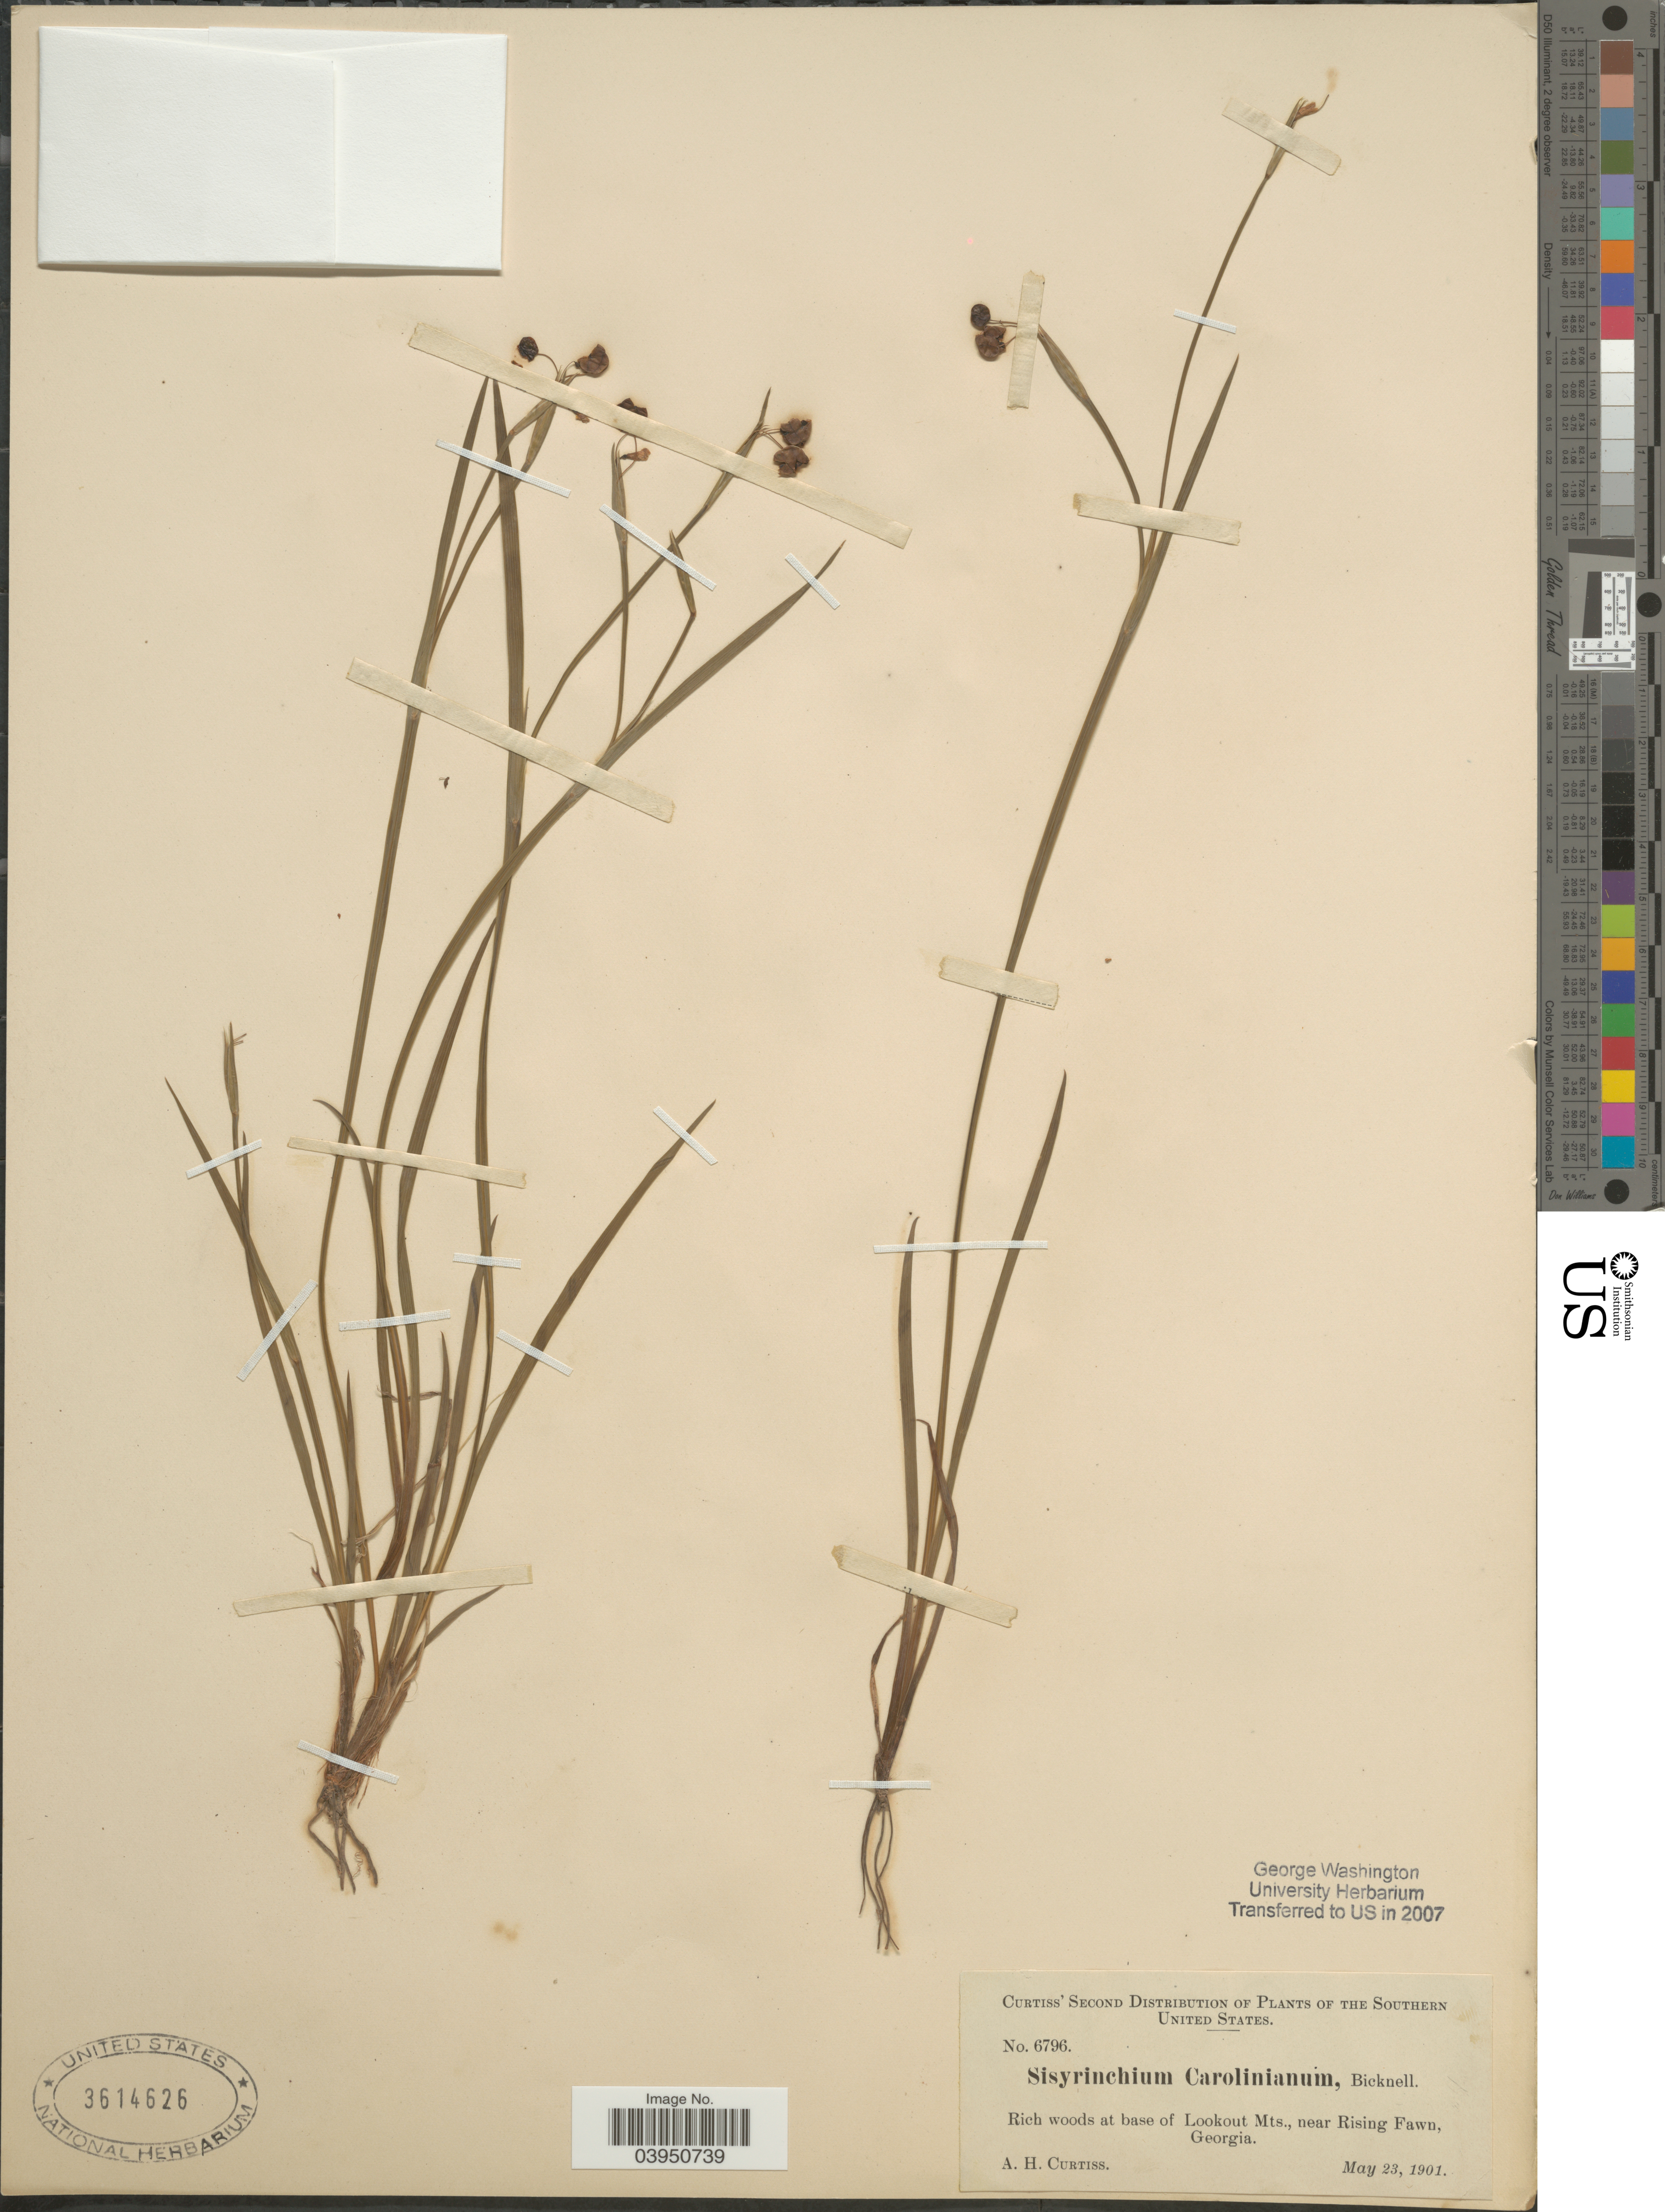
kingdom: Plantae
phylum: Tracheophyta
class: Liliopsida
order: Asparagales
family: Iridaceae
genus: Sisyrinchium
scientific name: Sisyrinchium carolinianum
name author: E.P. Bicknell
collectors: A. H. Curtiss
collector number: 6796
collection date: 1901-05-23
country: United States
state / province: Georgia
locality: The Southern United States. Base of Lookout Mts., near Rising Fawn.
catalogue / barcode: US 3614626